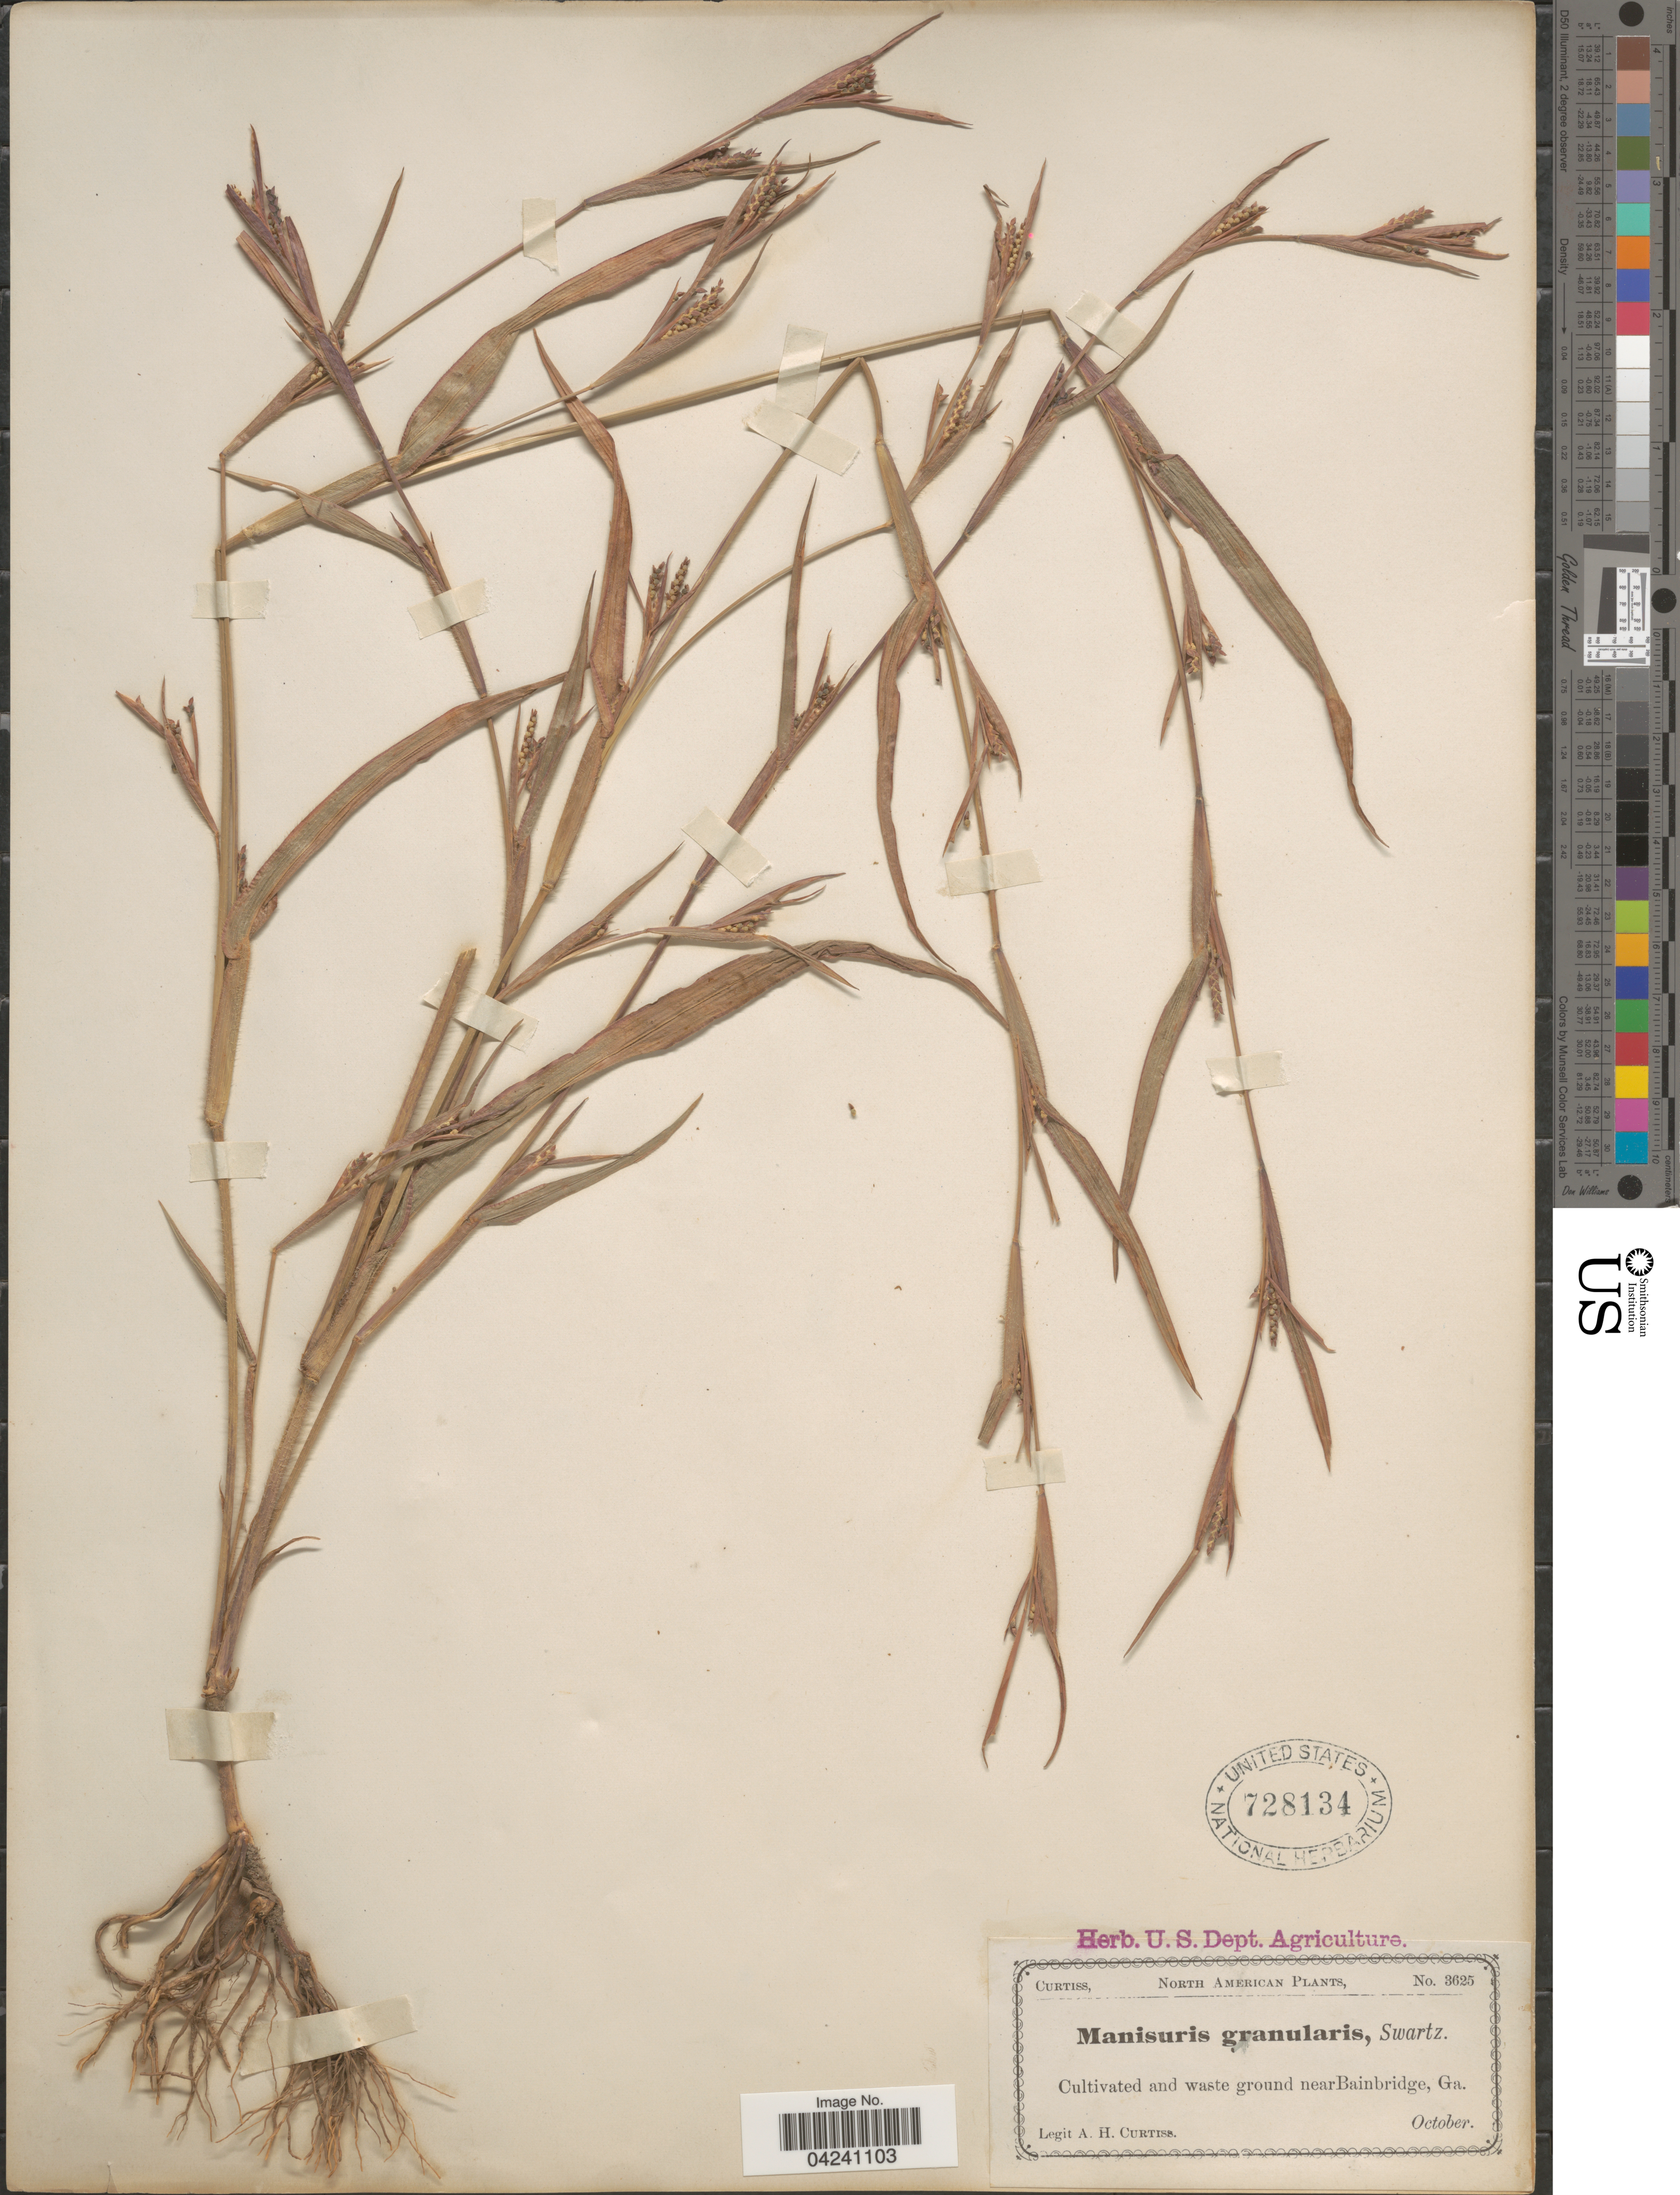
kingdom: Plantae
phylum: Tracheophyta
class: Liliopsida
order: Poales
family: Poaceae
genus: Hackelochloa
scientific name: Hackelochloa granularis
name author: (L.) Kuntze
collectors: A. H. Curtiss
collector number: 3625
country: United States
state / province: Georgia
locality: Cultivated and waste ground near Bainbridge.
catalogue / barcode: US 728134